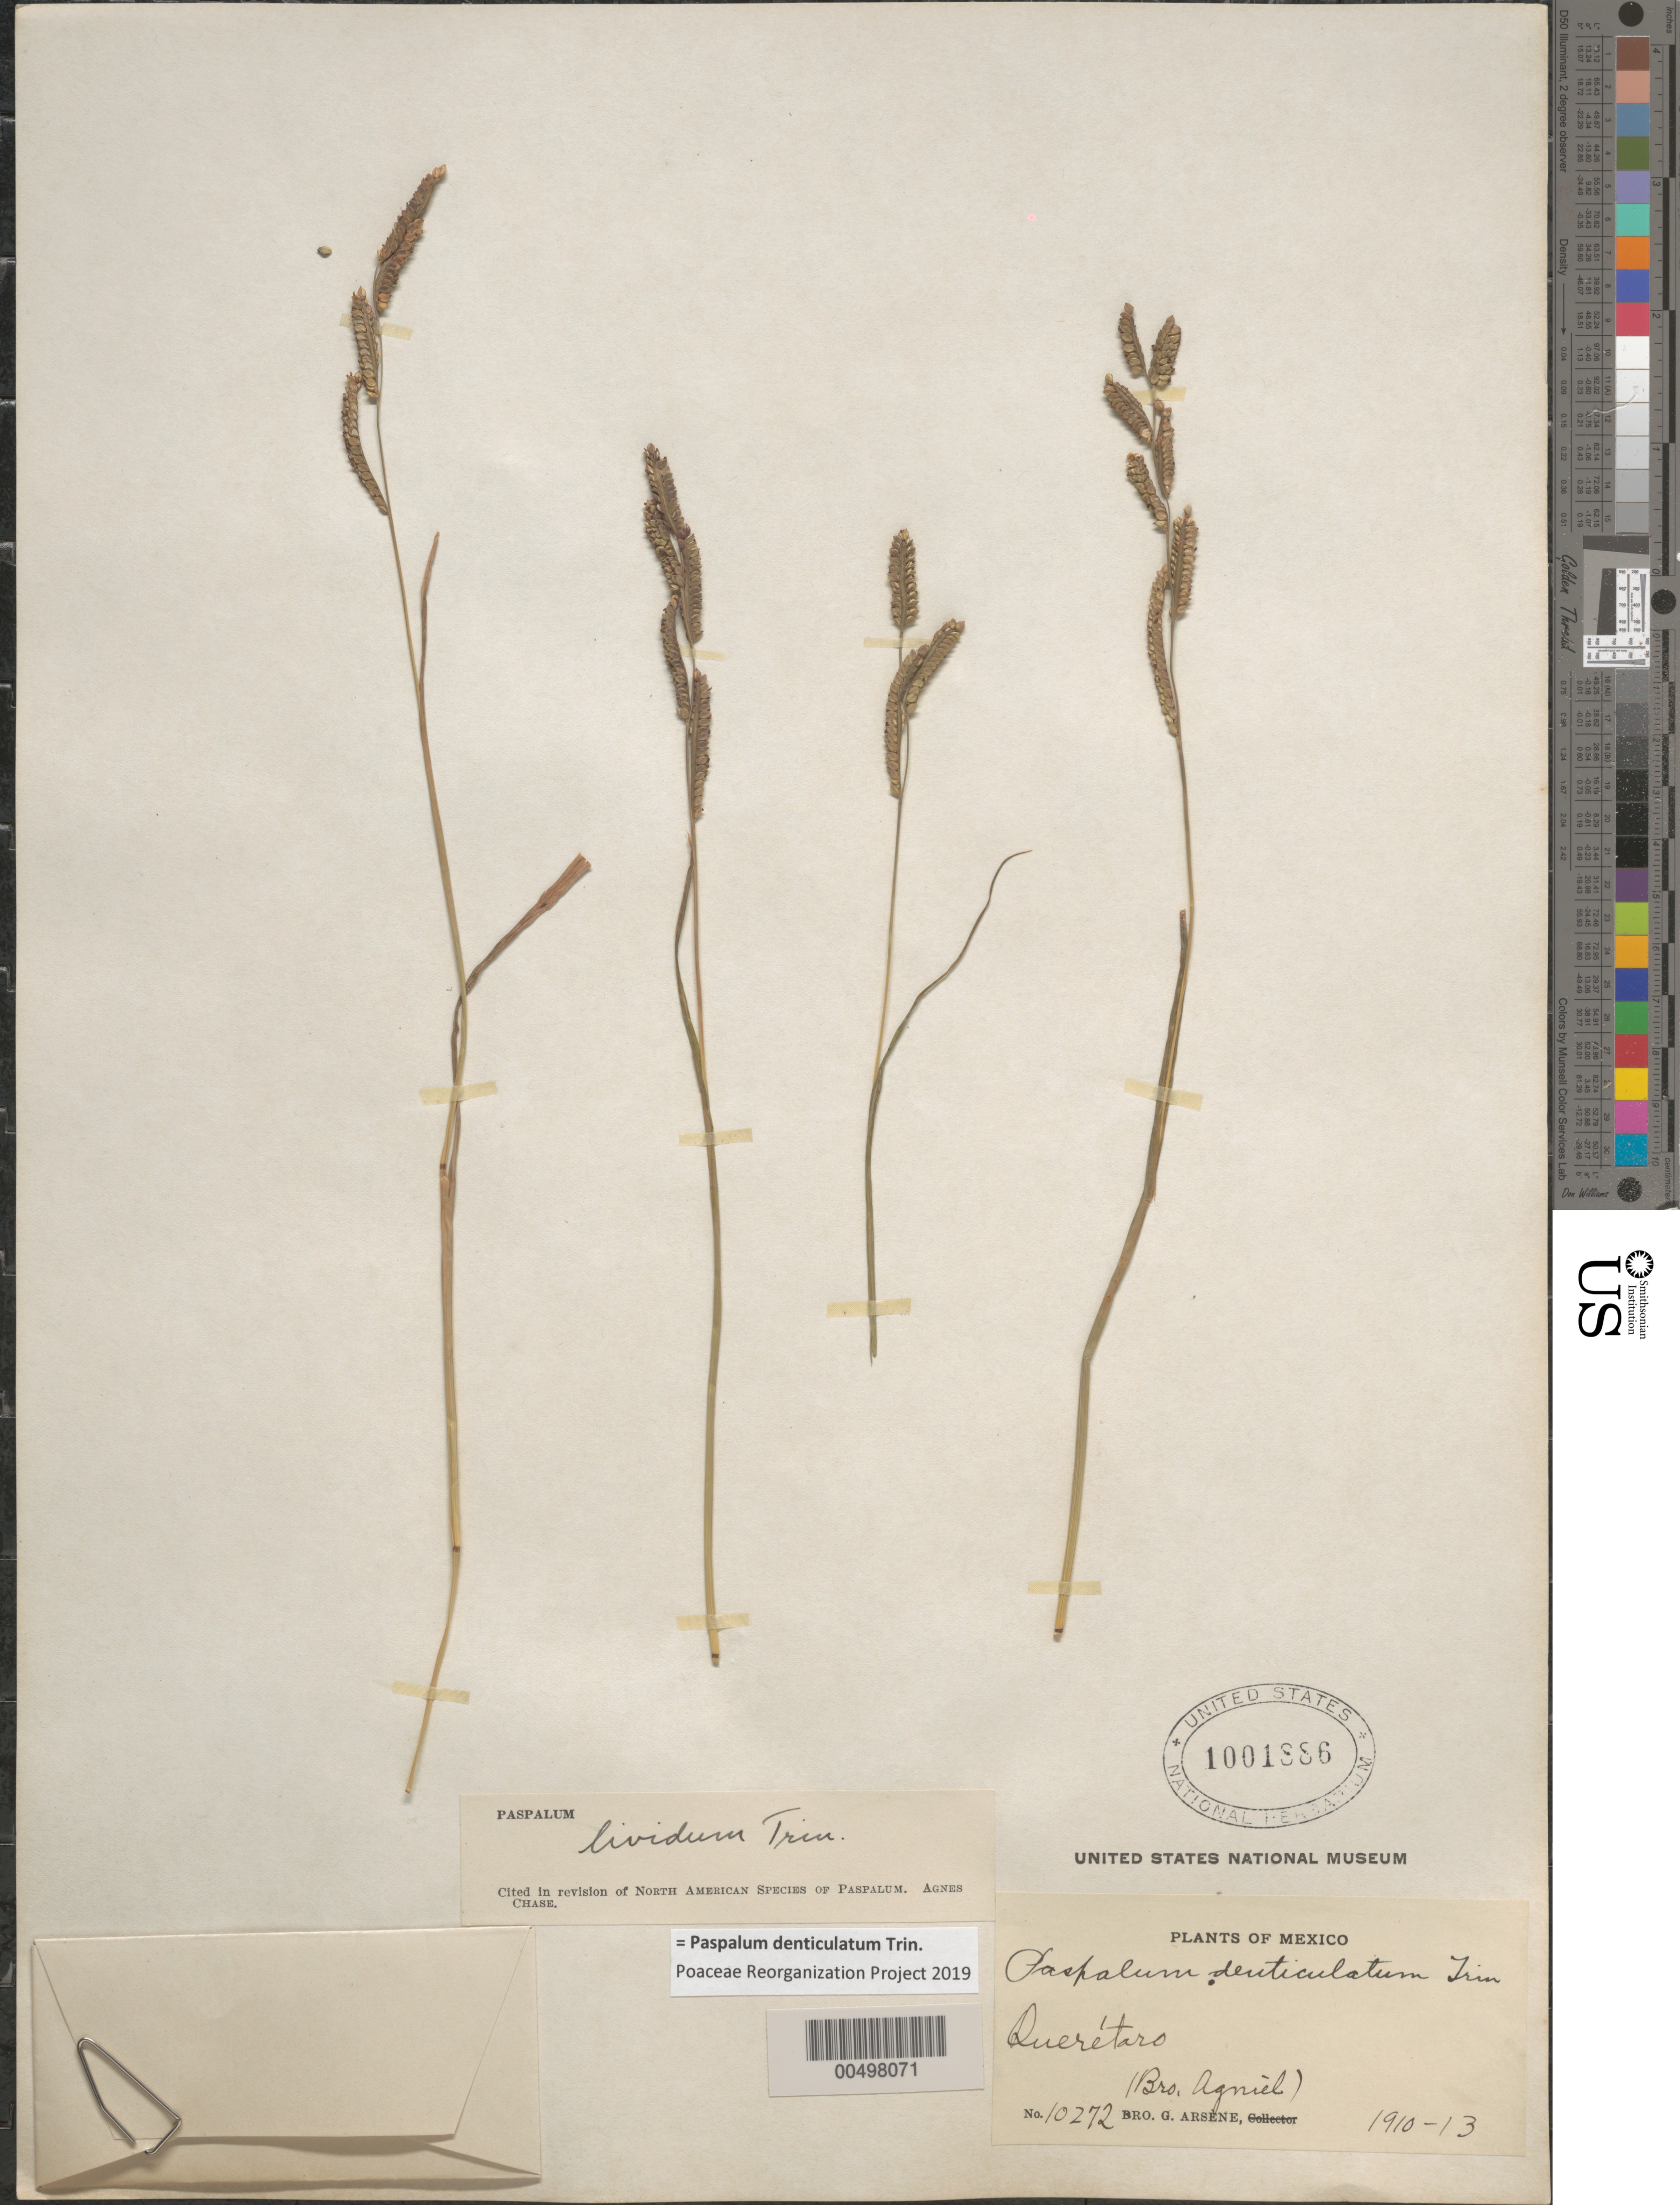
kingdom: Plantae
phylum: Tracheophyta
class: Liliopsida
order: Poales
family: Poaceae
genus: Paspalum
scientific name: Paspalum lividum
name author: Trin. in Schltdl.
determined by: Chase, [M.] Agnes, (US)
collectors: Bro. Agniel & Bro. G. Arsène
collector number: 10272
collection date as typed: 1910 to 1913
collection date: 1910/1913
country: Mexico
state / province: Querétaro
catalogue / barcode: US 1001886